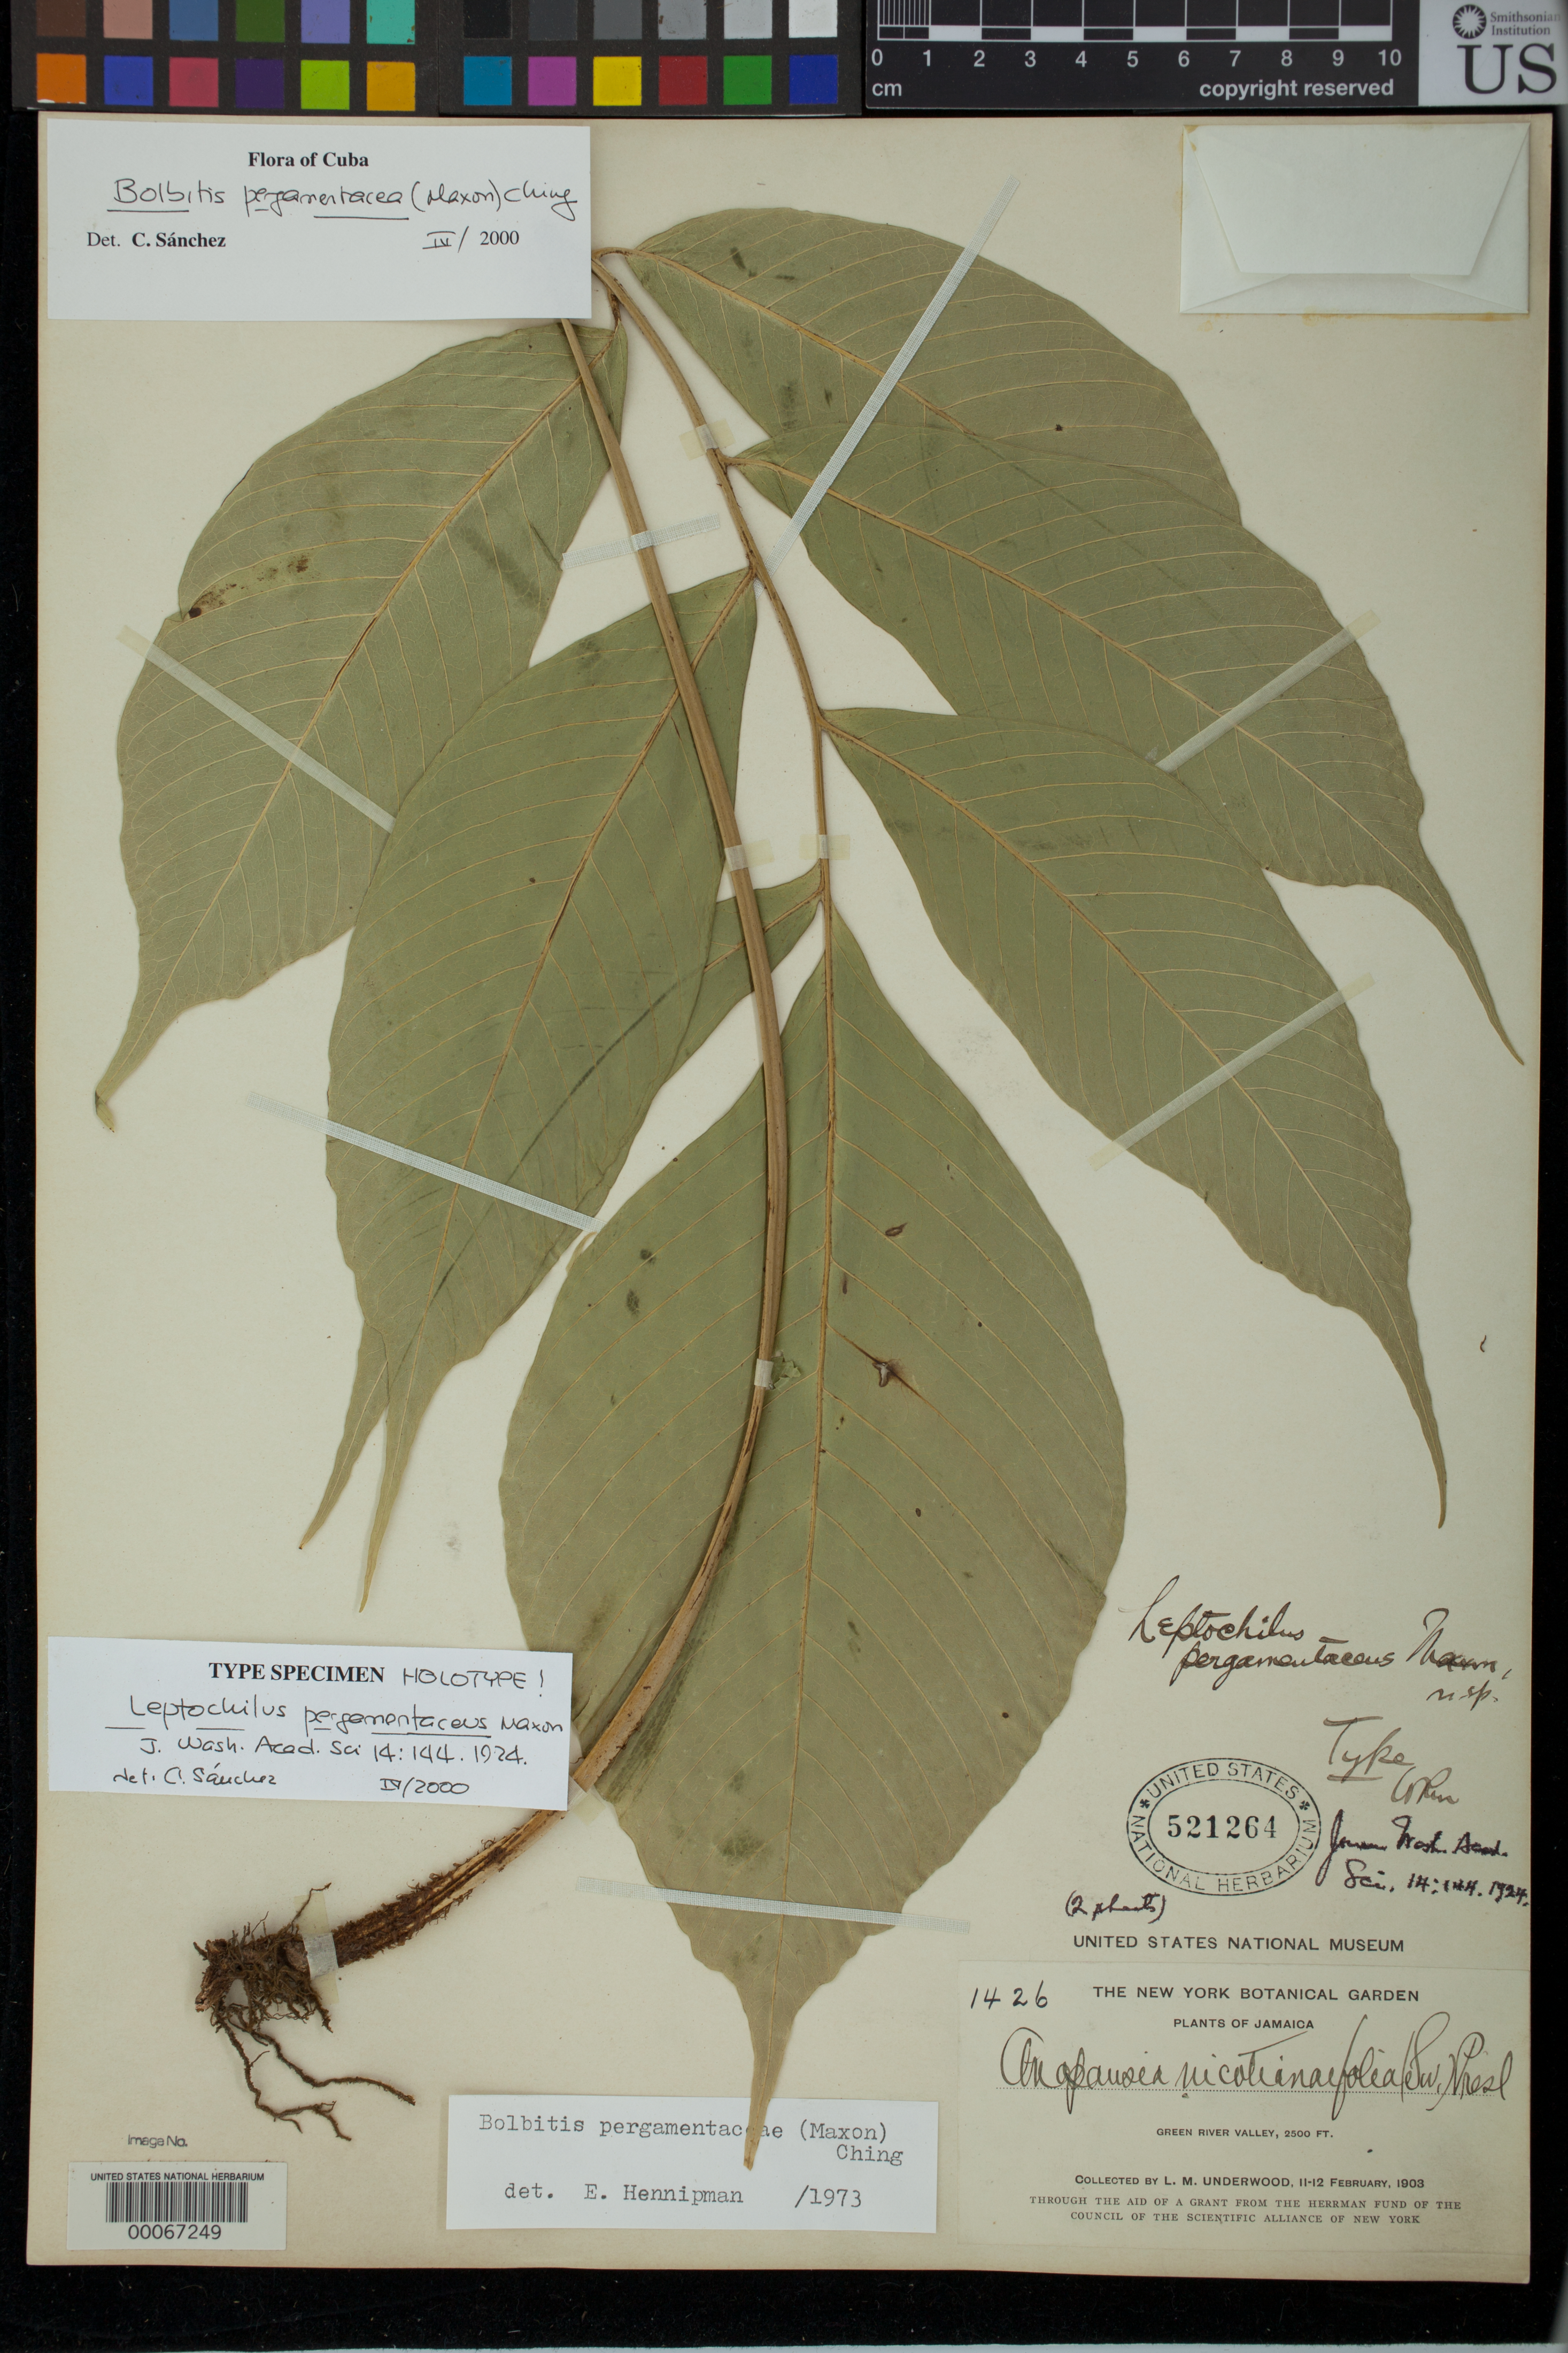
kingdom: Plantae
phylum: Tracheophyta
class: Polypodiopsida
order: Polypodiales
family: Polypodiaceae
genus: Leptochilus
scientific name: Leptochilus pergamentaceus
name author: Maxon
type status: Holotype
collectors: L. M. Underwood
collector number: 1426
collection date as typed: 11 Feb 1903 to 12 Feb 1903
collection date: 1903-02-11/1903-02-12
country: Jamaica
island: Greater Antilles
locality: Green River Valley.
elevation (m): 762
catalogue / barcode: US 521264